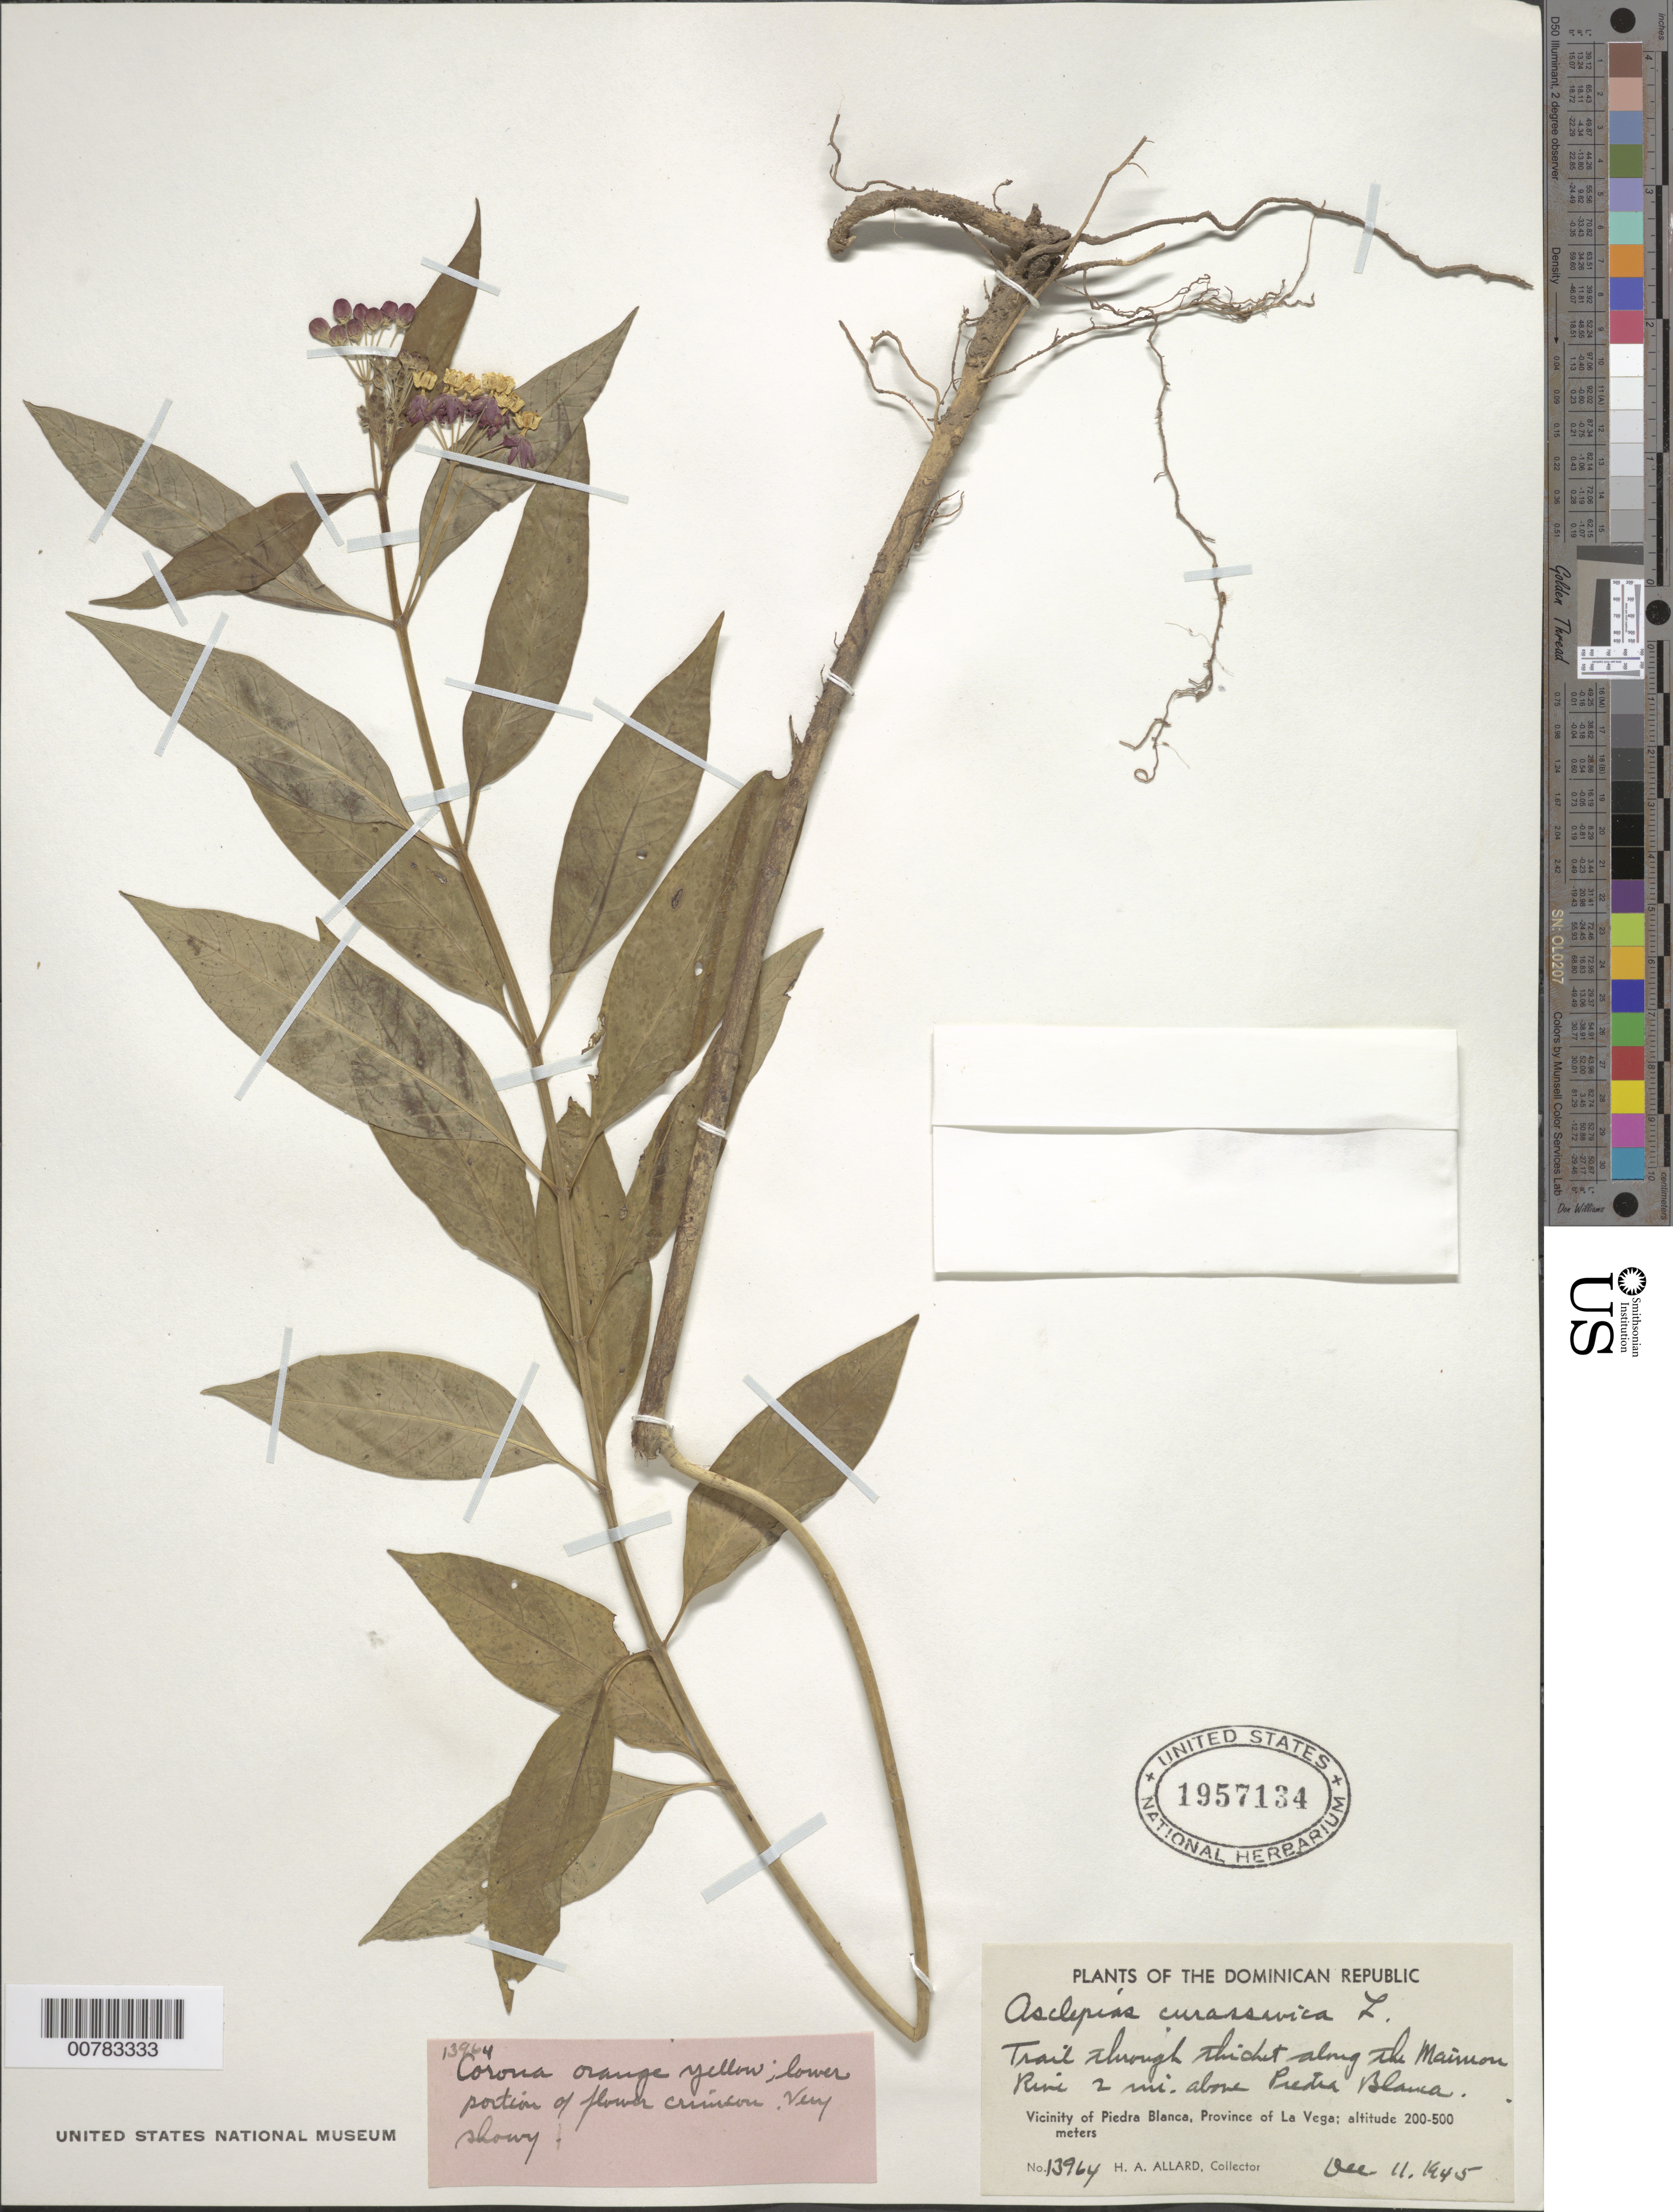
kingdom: Plantae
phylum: Tracheophyta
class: Magnoliopsida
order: Gentianales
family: Apocynaceae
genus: Asclepias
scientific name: Asclepias curassavica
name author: L.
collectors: H. A. Allard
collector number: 13964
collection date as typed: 11 Dec 1945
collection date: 1945-12-11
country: Dominican Republic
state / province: La Vega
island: Hispaniola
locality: Vicinity of Piedra Blanca, along the Maimon River, 2 miles above Piedra Blanca.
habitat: Trial through thicket.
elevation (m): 200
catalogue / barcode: US 1957134